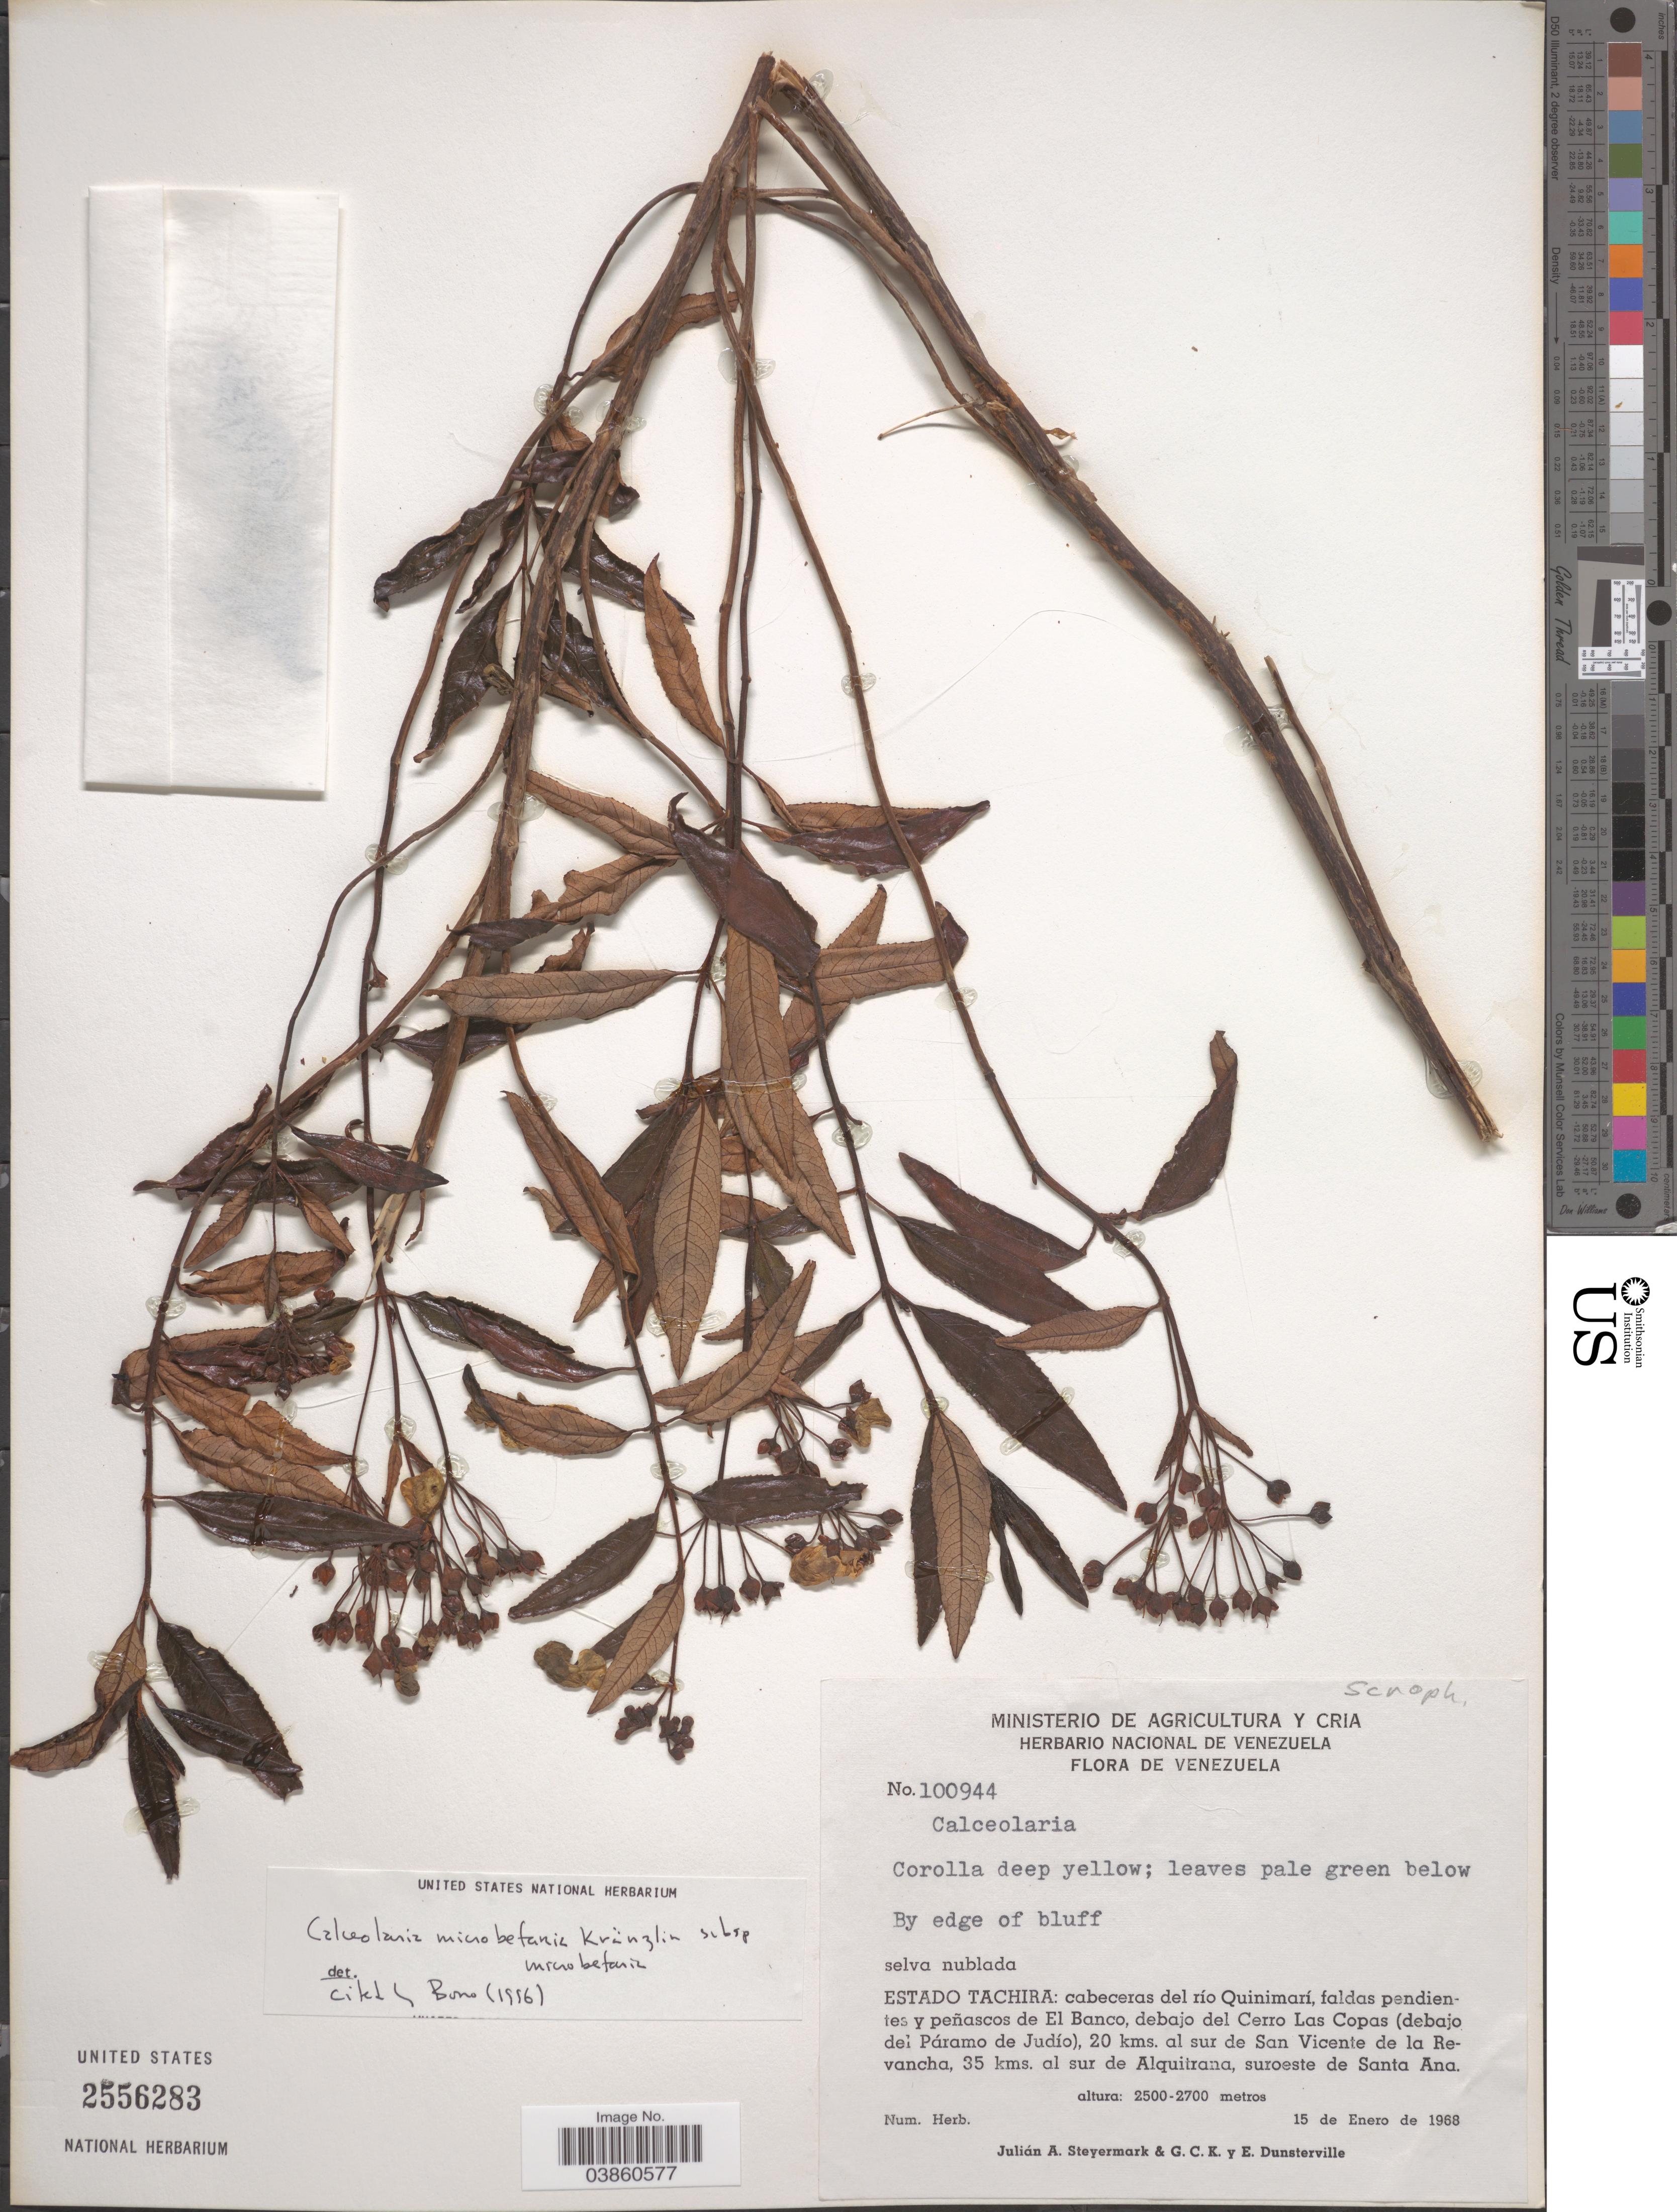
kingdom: Plantae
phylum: Tracheophyta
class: Magnoliopsida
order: Lamiales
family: Calceolariaceae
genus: Calceolaria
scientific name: Calceolaria microbefaria subsp. microbefaria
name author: Kränzl.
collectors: J. Steyermark, G. C. K. Dunsterville & E. Dunsterville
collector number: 100944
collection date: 1968-01-15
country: Venezuela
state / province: Tachira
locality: Estado Tachira: cabeceras del río Quinimarí, faldas pendientes y peñascos de El Banco, debajo del Cerro Las Copas (debajo del P'áramo de Judío), 20 kms. al sur de San Vicente de la Revancha, 35 kms. al sur de Alquiltrana, suroeste de Santa Ana.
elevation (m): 2500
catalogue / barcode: US 2556283